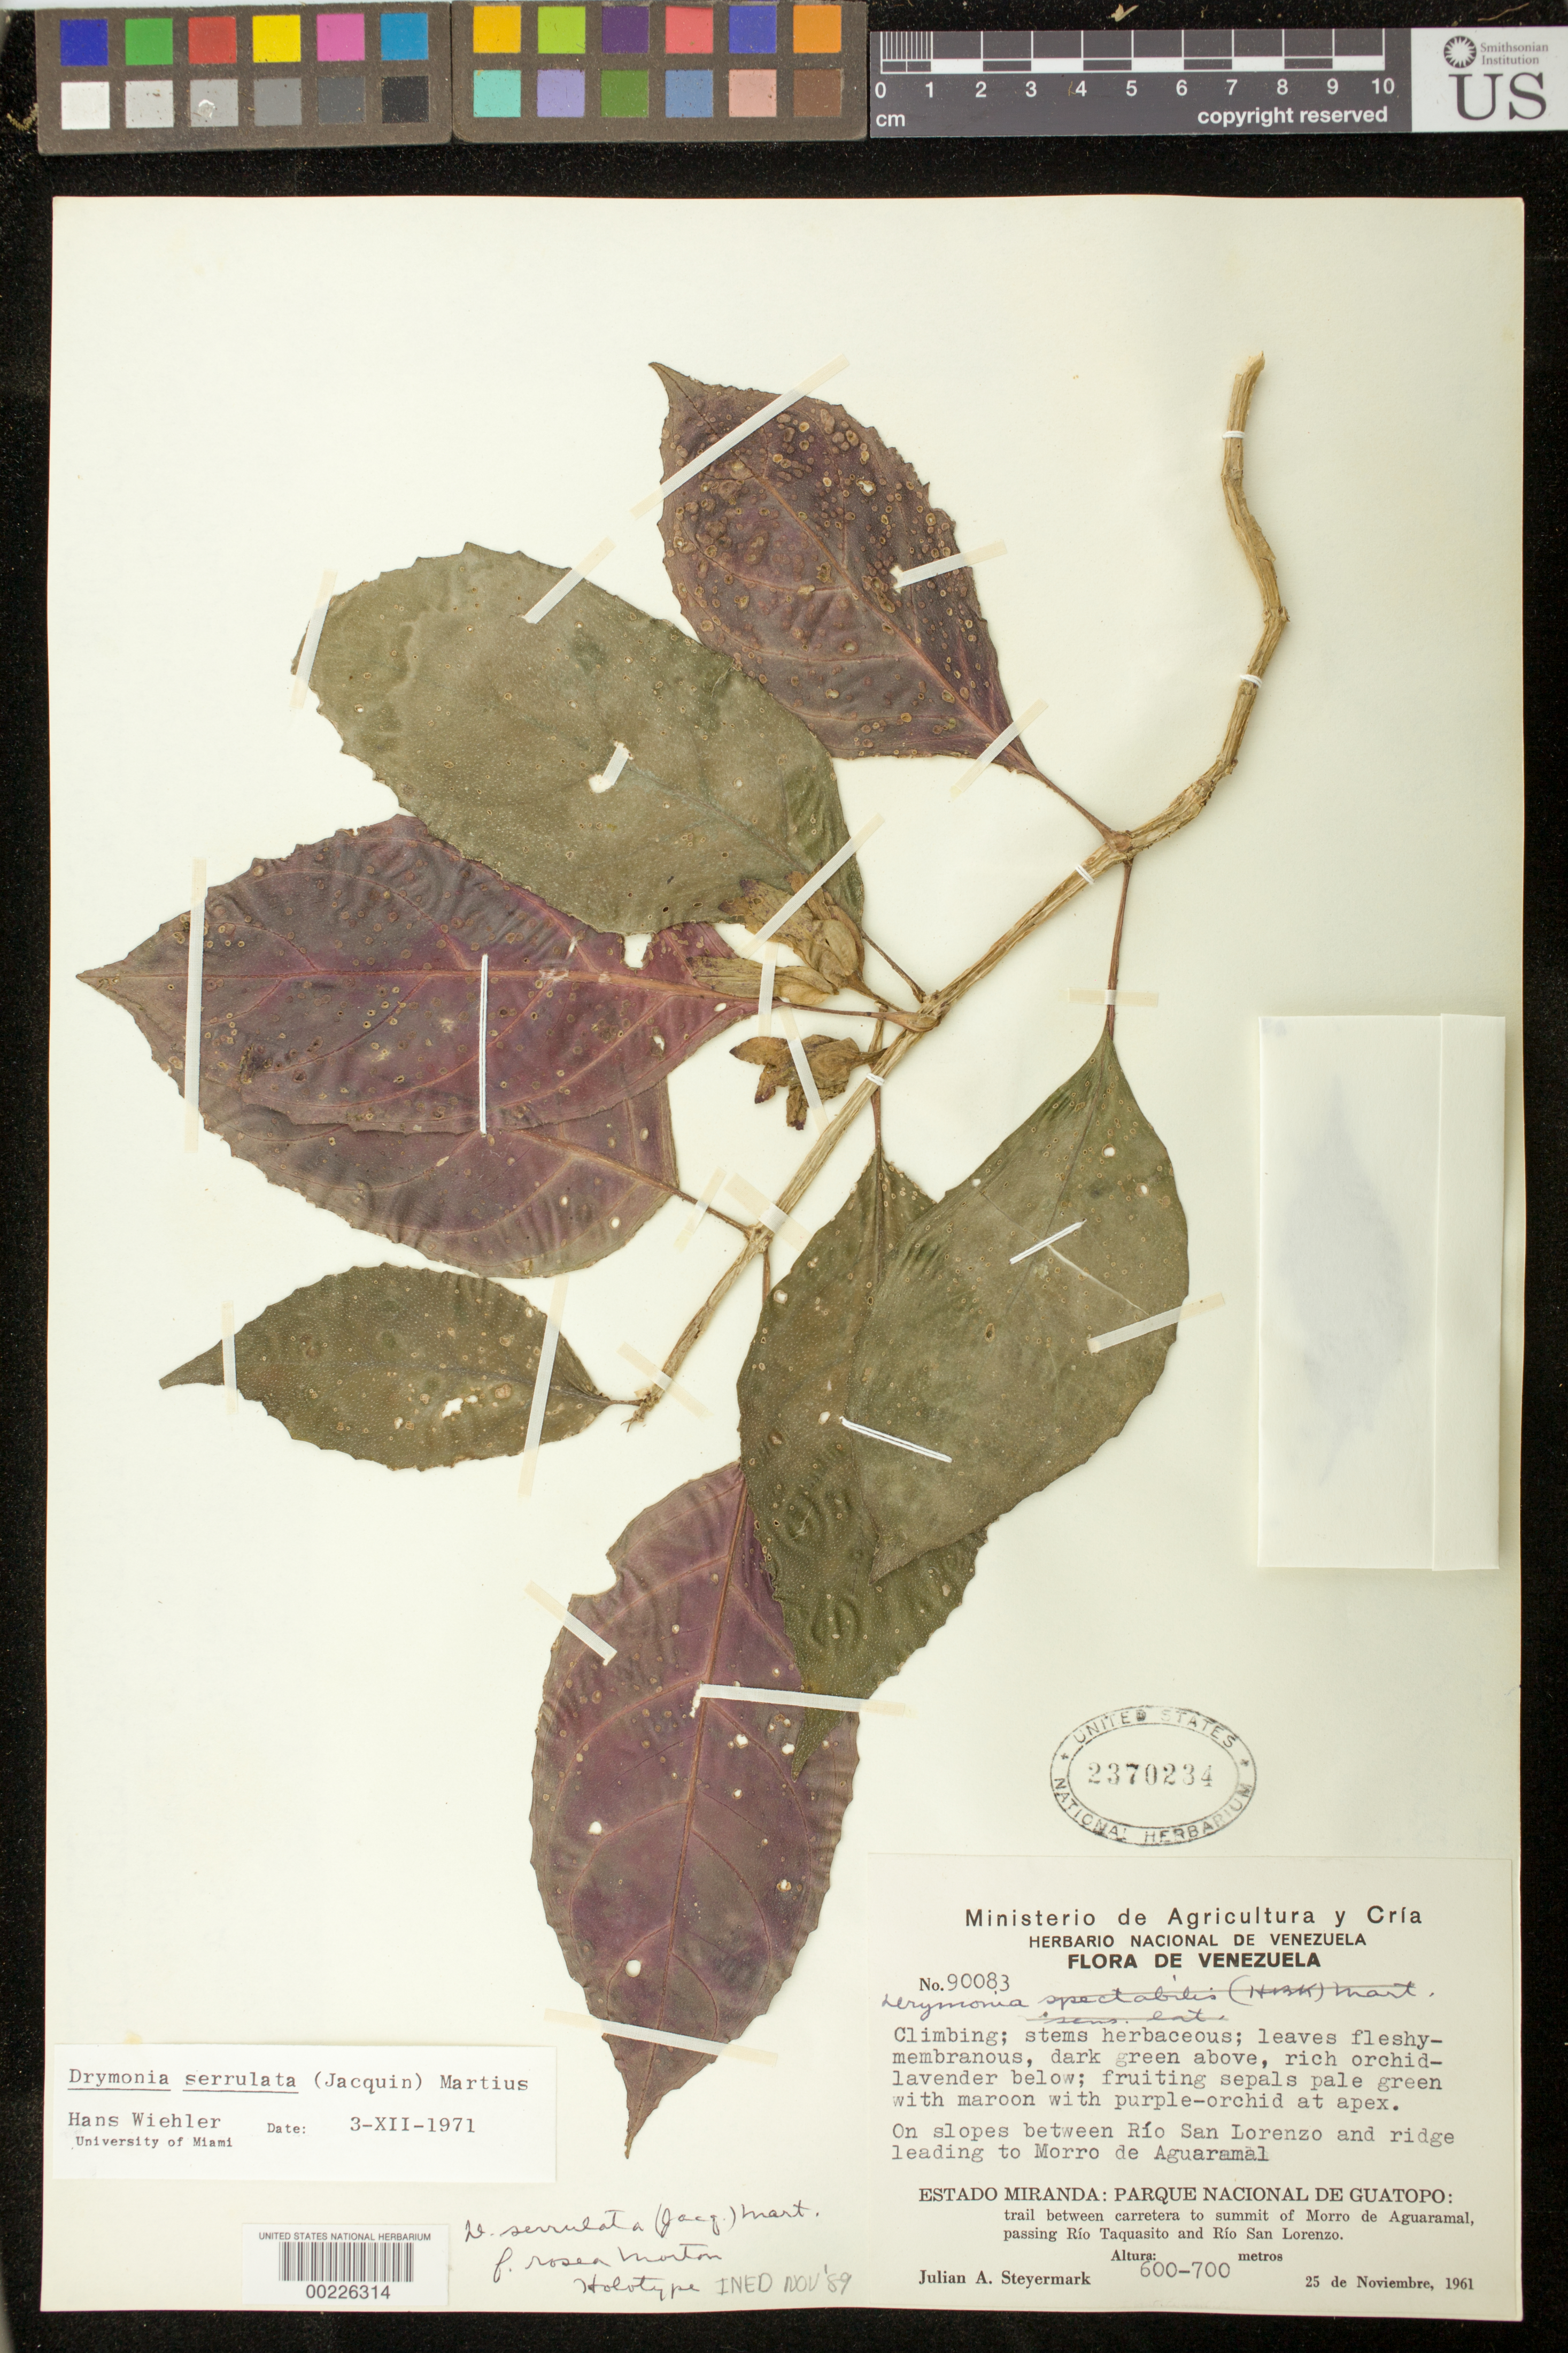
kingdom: Plantae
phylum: Tracheophyta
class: Magnoliopsida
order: Lamiales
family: Gesneriaceae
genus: Drymonia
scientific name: Drymonia serrulata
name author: (Jacq.) Mart.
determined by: Clark, J. L., (SEL), The Marie Selby Botanical Garden (UNITED STATES)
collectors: J. Steyermark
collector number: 90083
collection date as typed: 25 Nov 1961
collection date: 1961-11-25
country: Venezuela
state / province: Miranda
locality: Nat'l Park of Guatopo, trail between carretera to summit of Morro de Aguaramal, passing Rio Taquasito and Rio San Lorenzo, On slopes between Rio San Lorenzo & ridge leading to Morro de ..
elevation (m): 600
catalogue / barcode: US 2370234